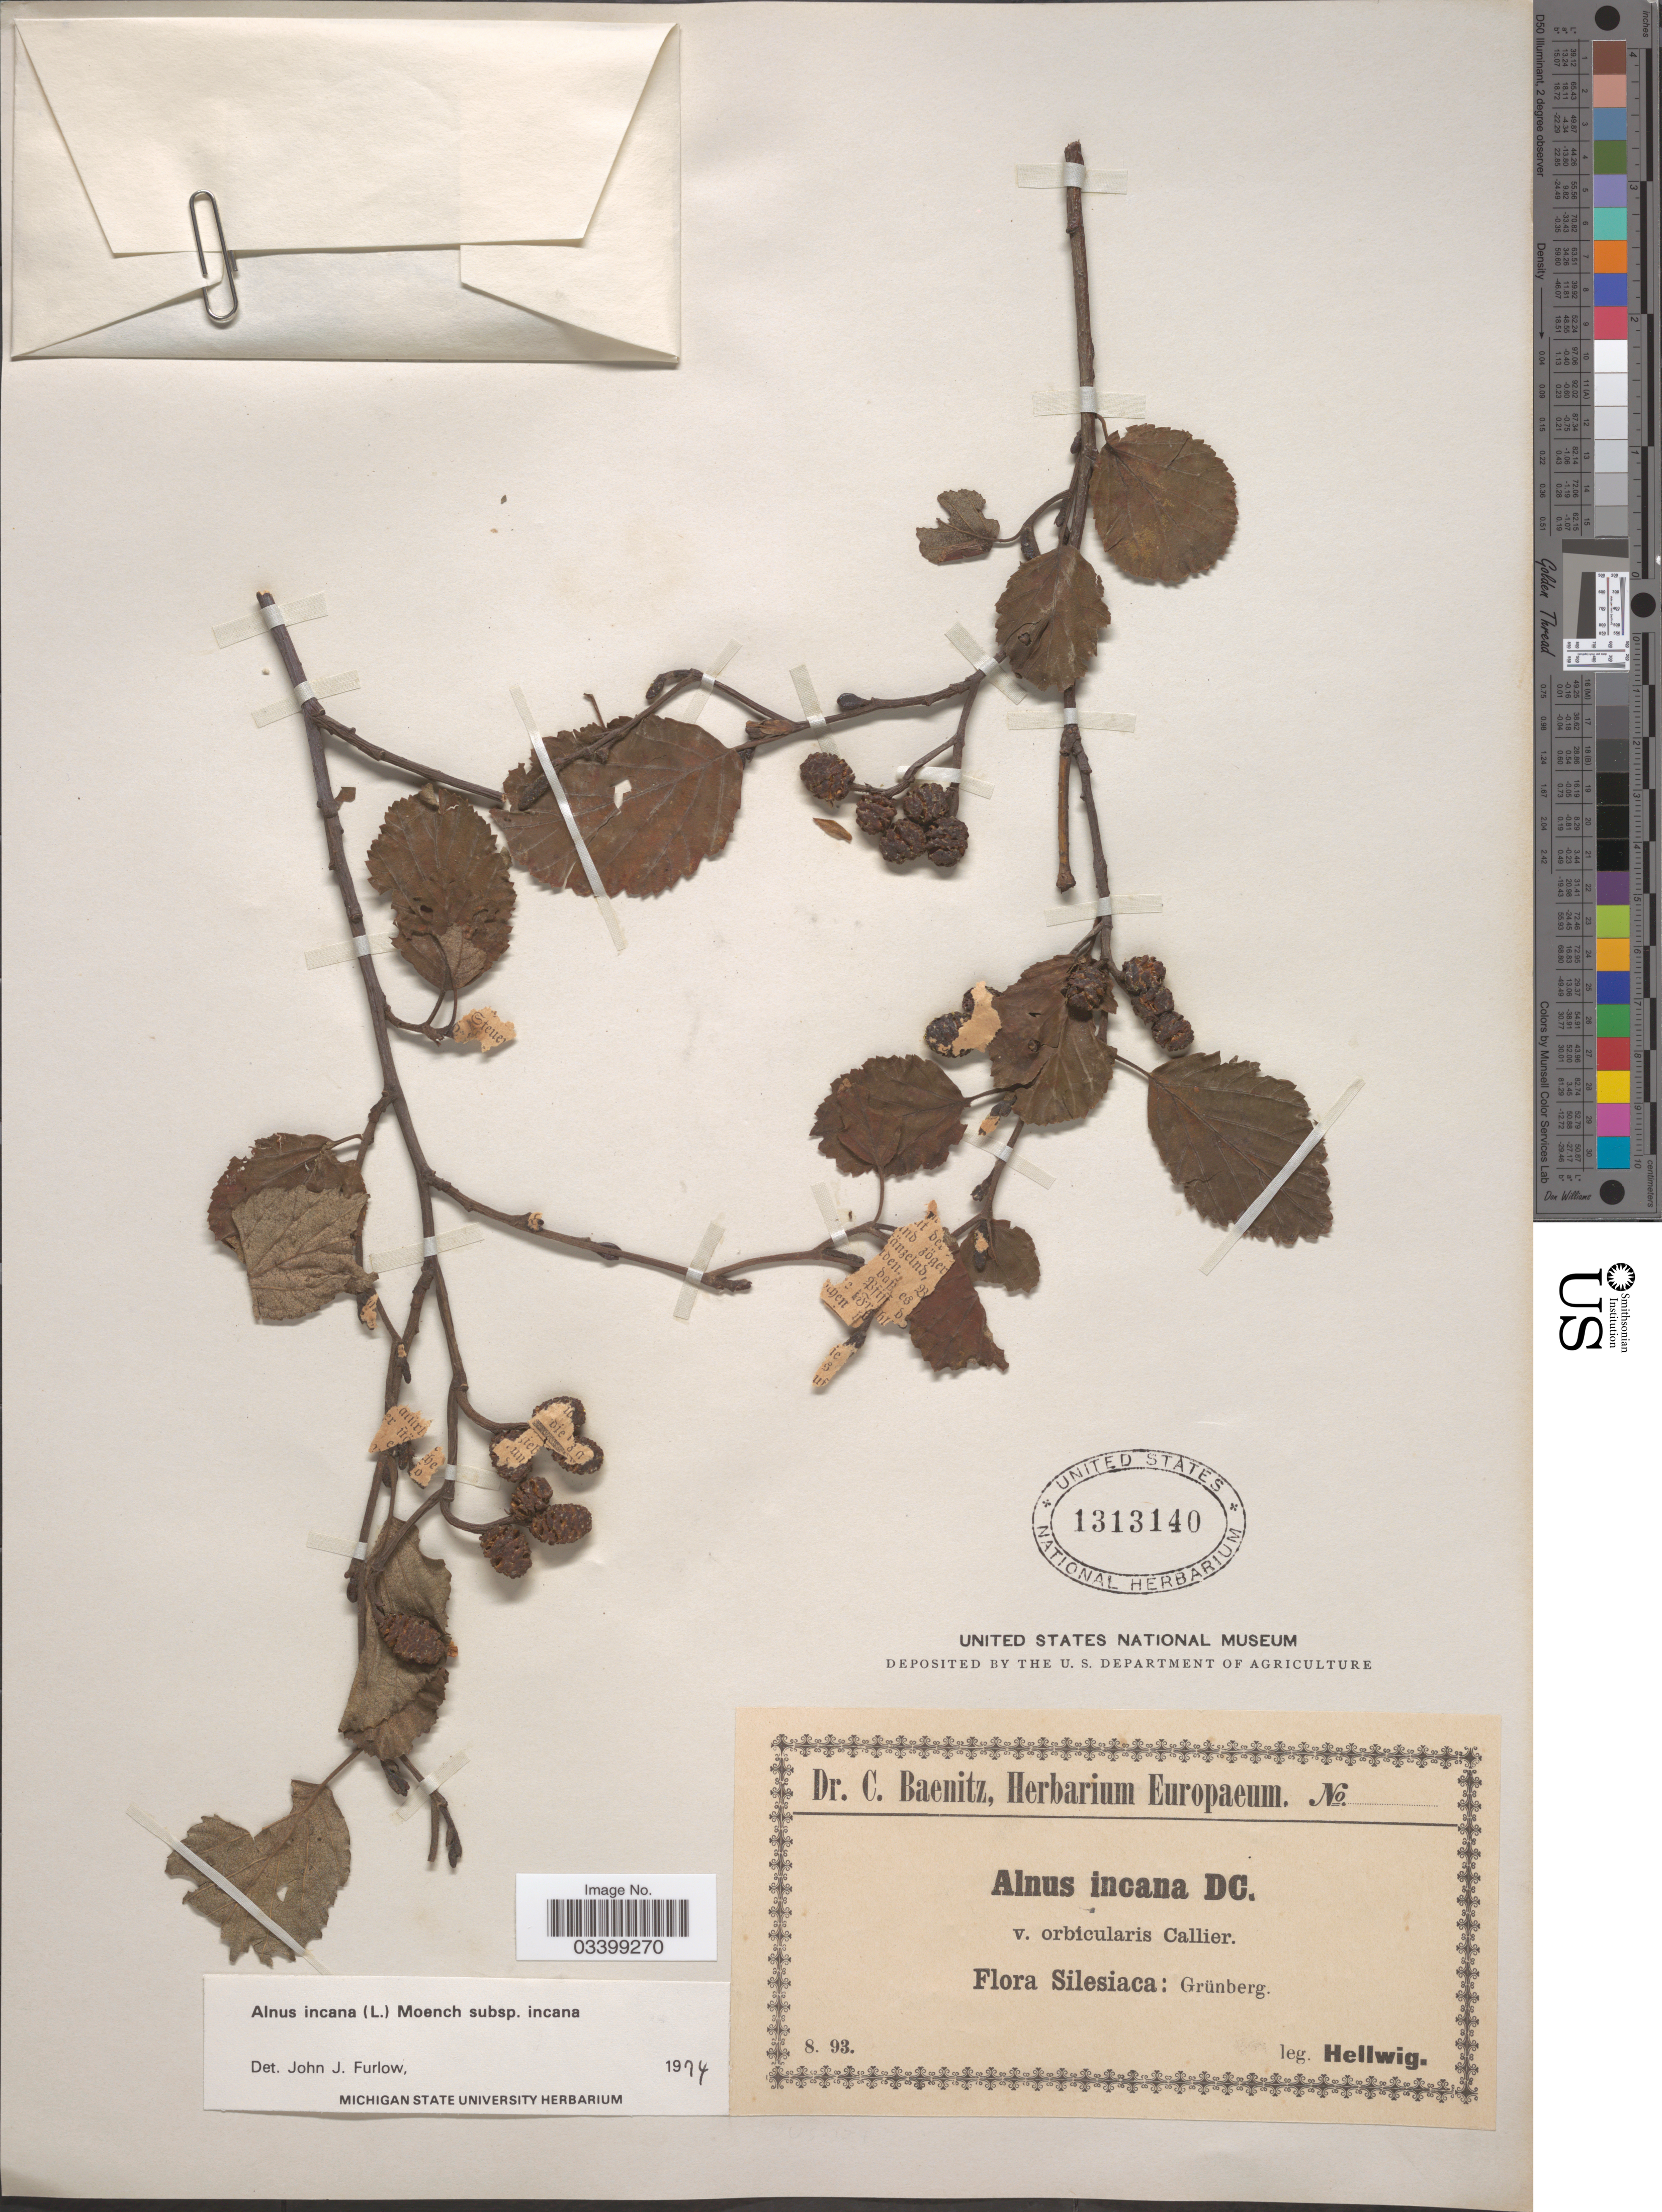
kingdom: Plantae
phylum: Tracheophyta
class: Magnoliopsida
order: Fagales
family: Betulaceae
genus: Alnus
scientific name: Alnus incana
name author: (L.) Moench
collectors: Hellwig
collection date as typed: Transcribed d/m/y: /8/93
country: Poland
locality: Silesiaca: Grünberg.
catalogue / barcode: US 1313140